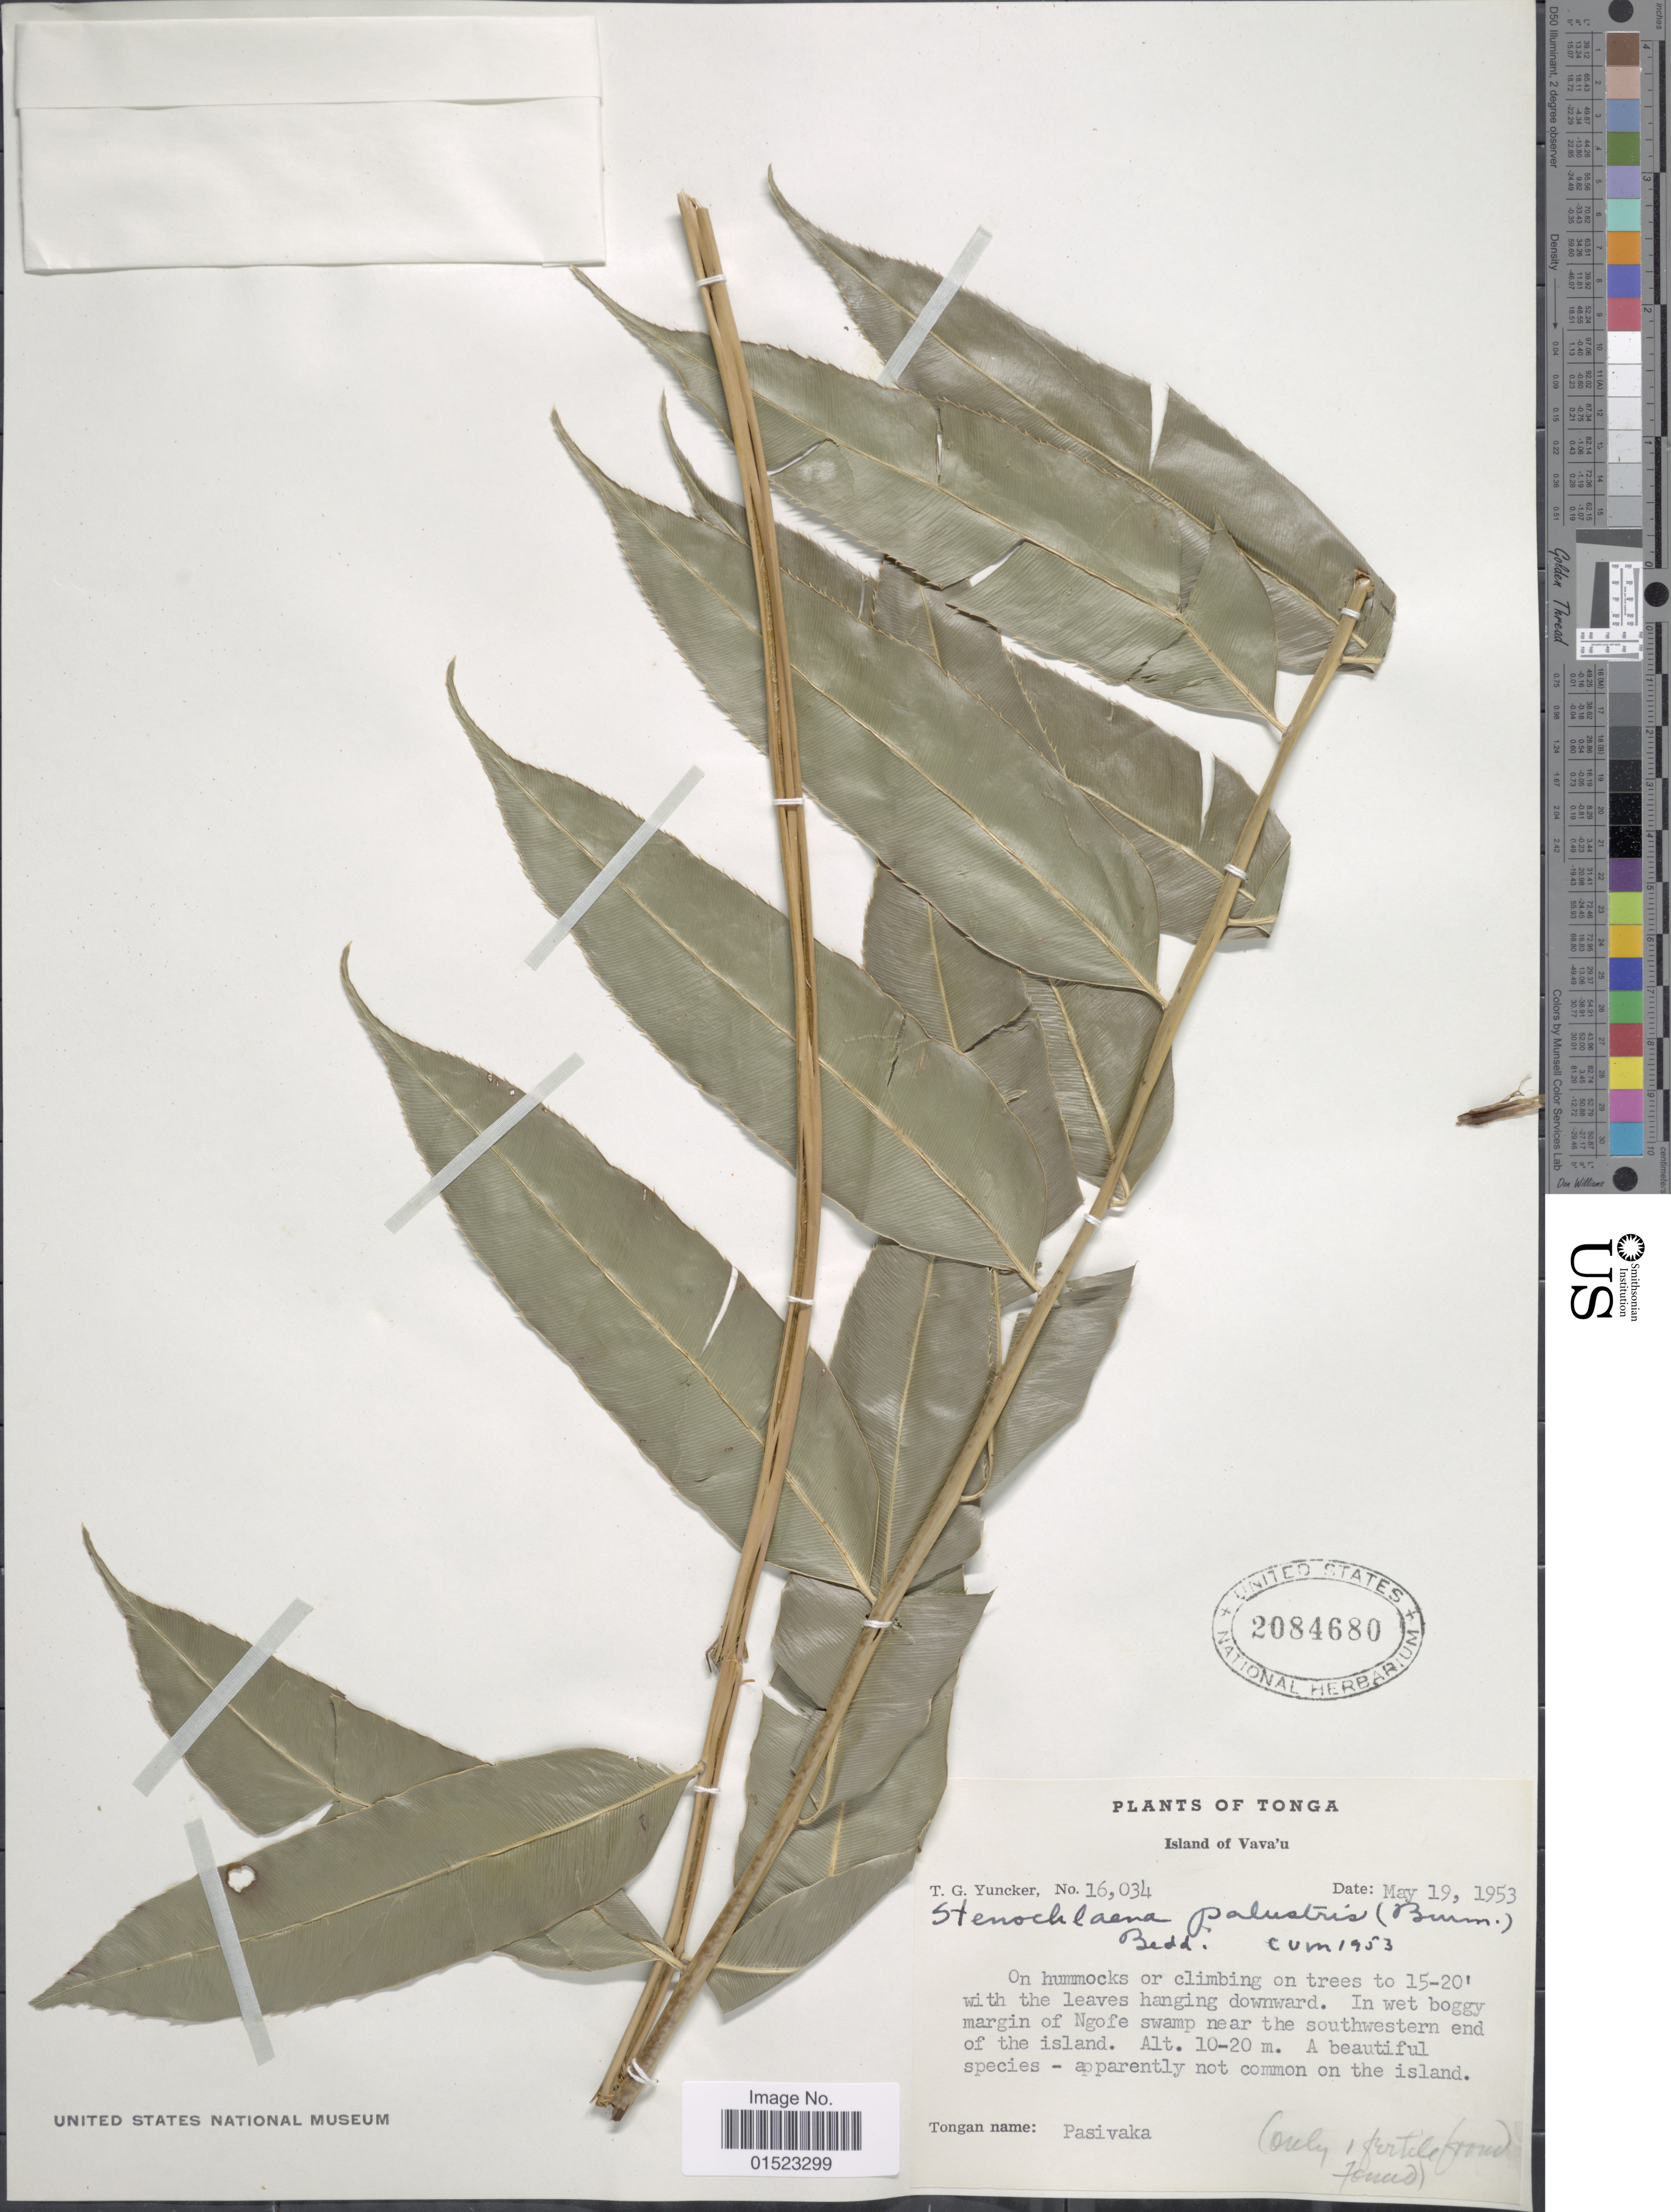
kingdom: Plantae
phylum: Tracheophyta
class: Polypodiopsida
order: Polypodiales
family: Blechnaceae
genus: Stenochlaena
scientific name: Stenochlaena palustris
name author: (Burm. f.) Bedd.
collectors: T. G. Yuncker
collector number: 16034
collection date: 1953-05-19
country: Tonga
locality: Island of Vava'u, in wet boggy margin of Ngofe swamp neae the southwestern end of the island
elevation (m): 10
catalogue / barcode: US 2084680